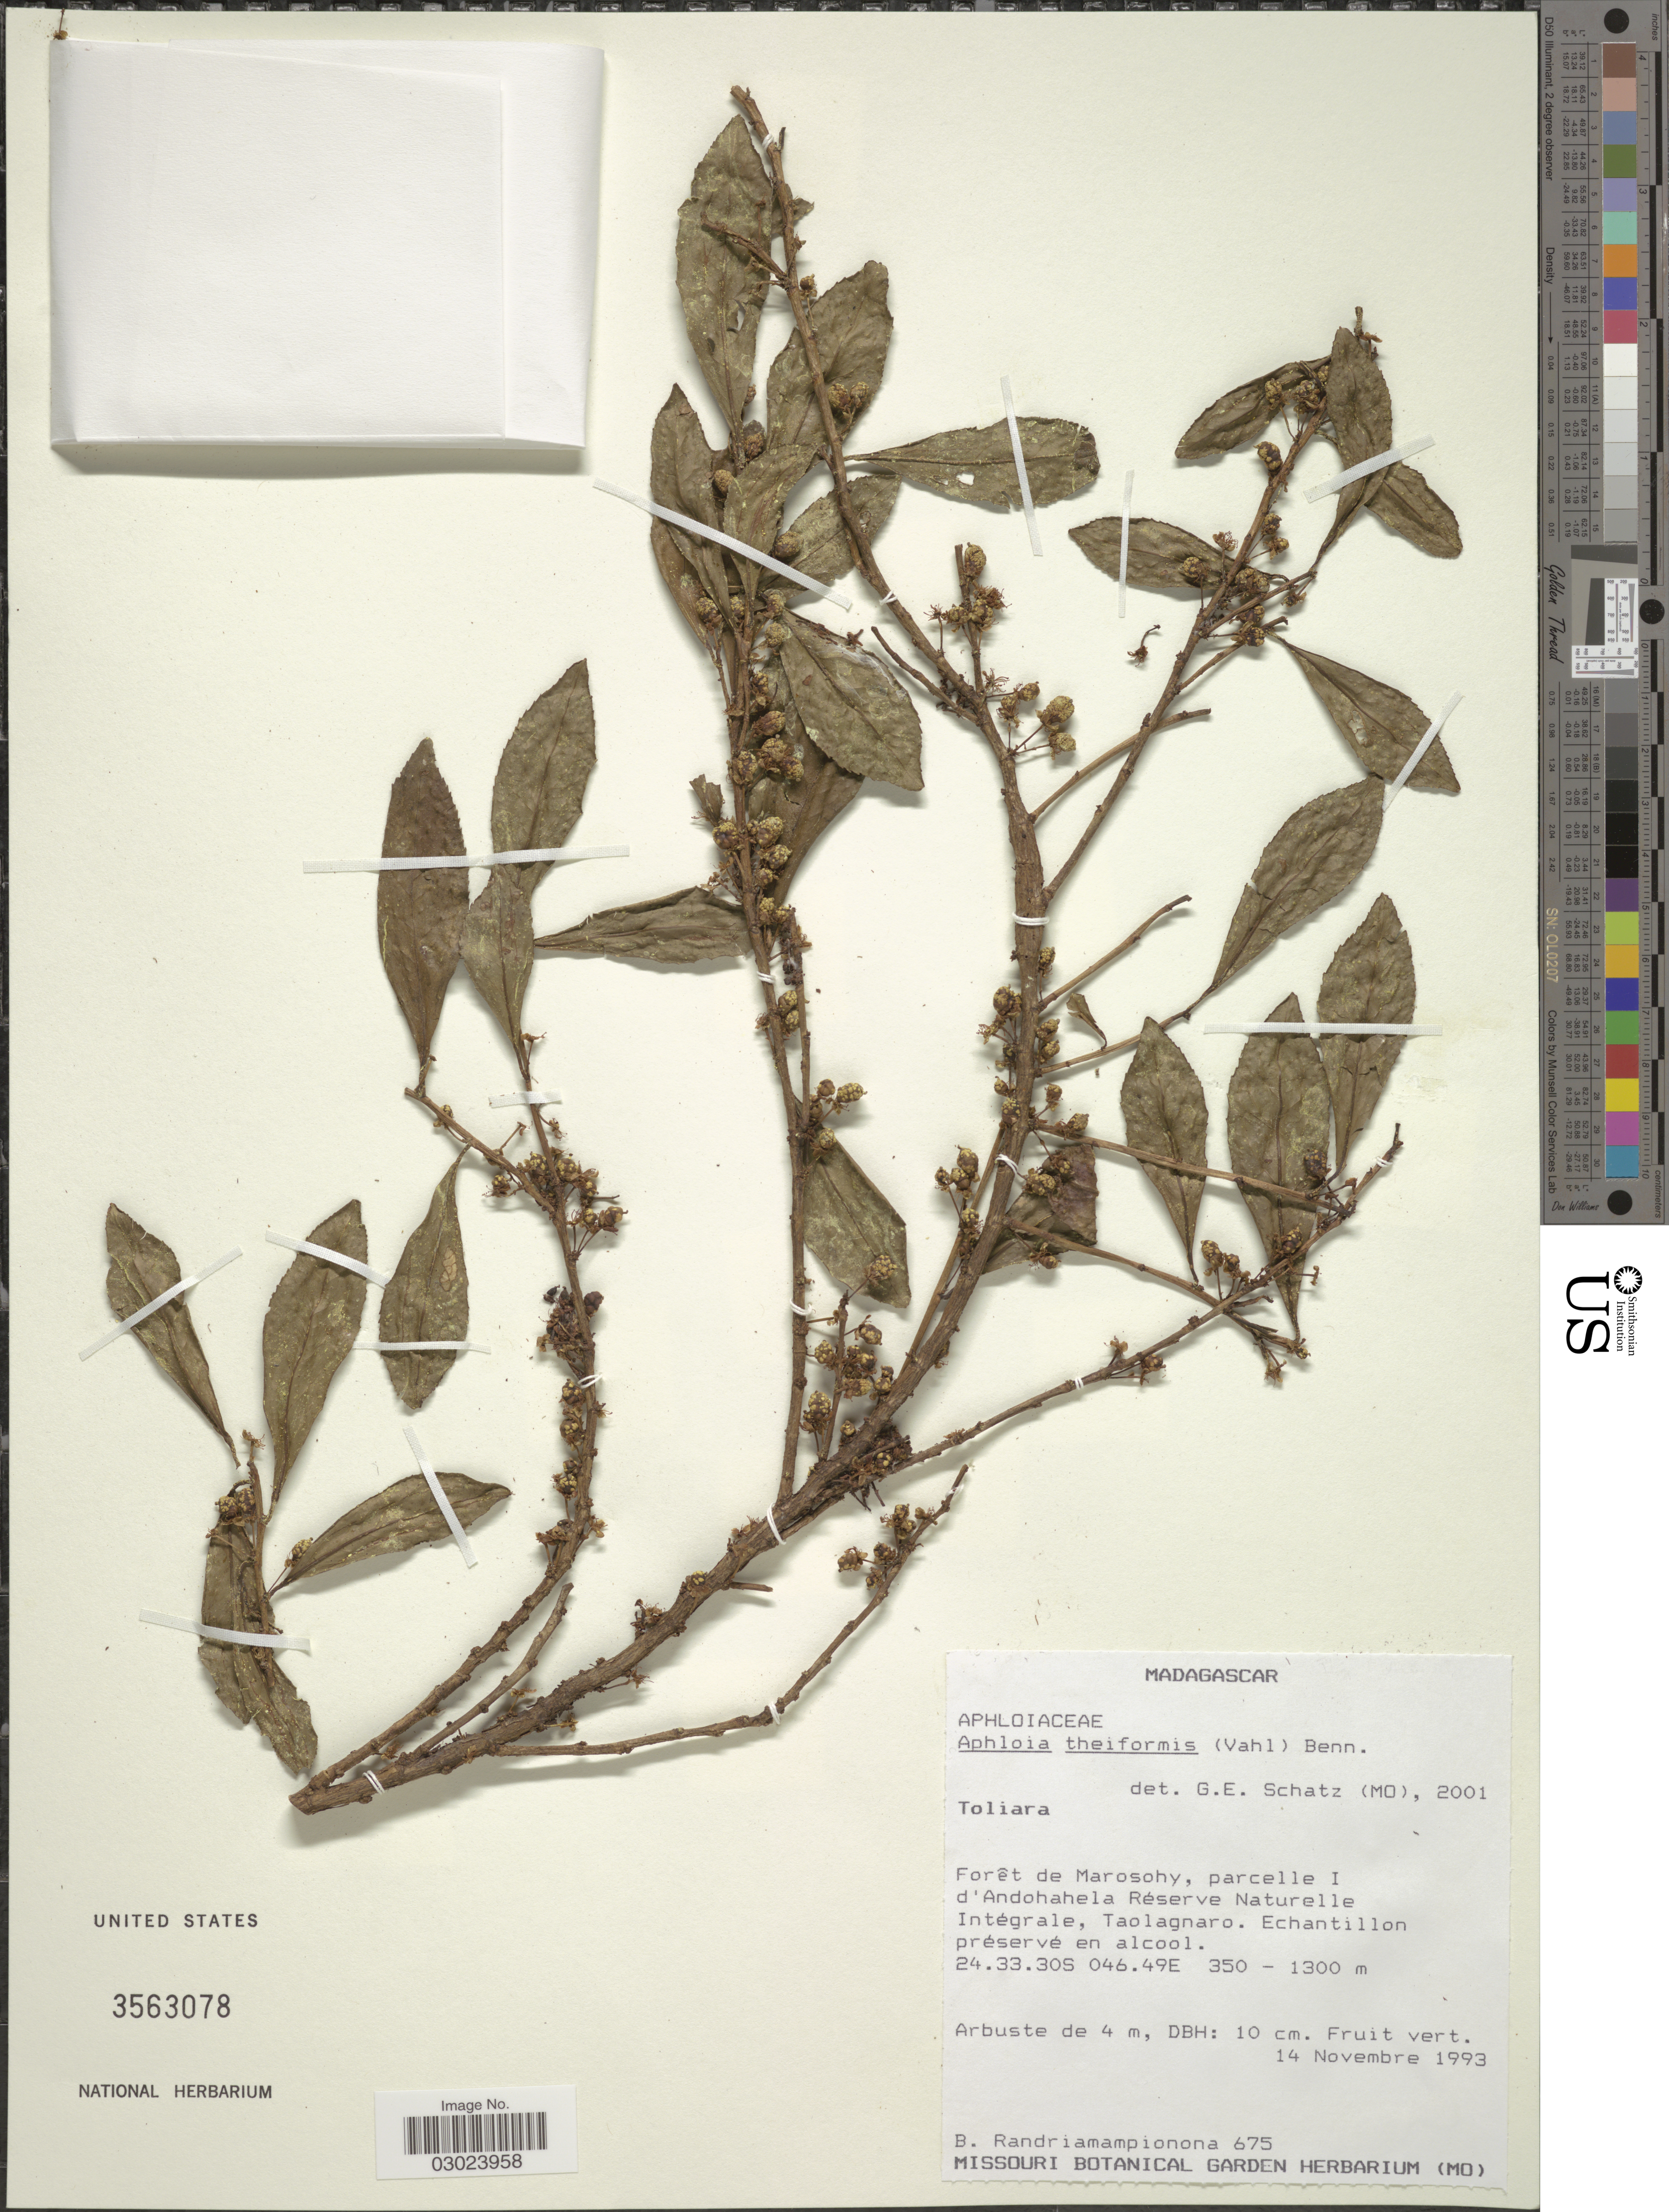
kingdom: Plantae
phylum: Tracheophyta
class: Magnoliopsida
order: Crossosomatales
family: Aphloiaceae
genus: Aphloia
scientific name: Aphloia theiformis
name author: (Vahl) Benn.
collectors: B. Randriamampionona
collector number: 675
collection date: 1993-11-14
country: Madagascar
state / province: Anosy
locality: Forêt de Marosohy, parcelle 1 d'Andohahela Réserve Naturelle Intégrale. Taolagnaro.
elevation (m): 350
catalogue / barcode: US 3563078